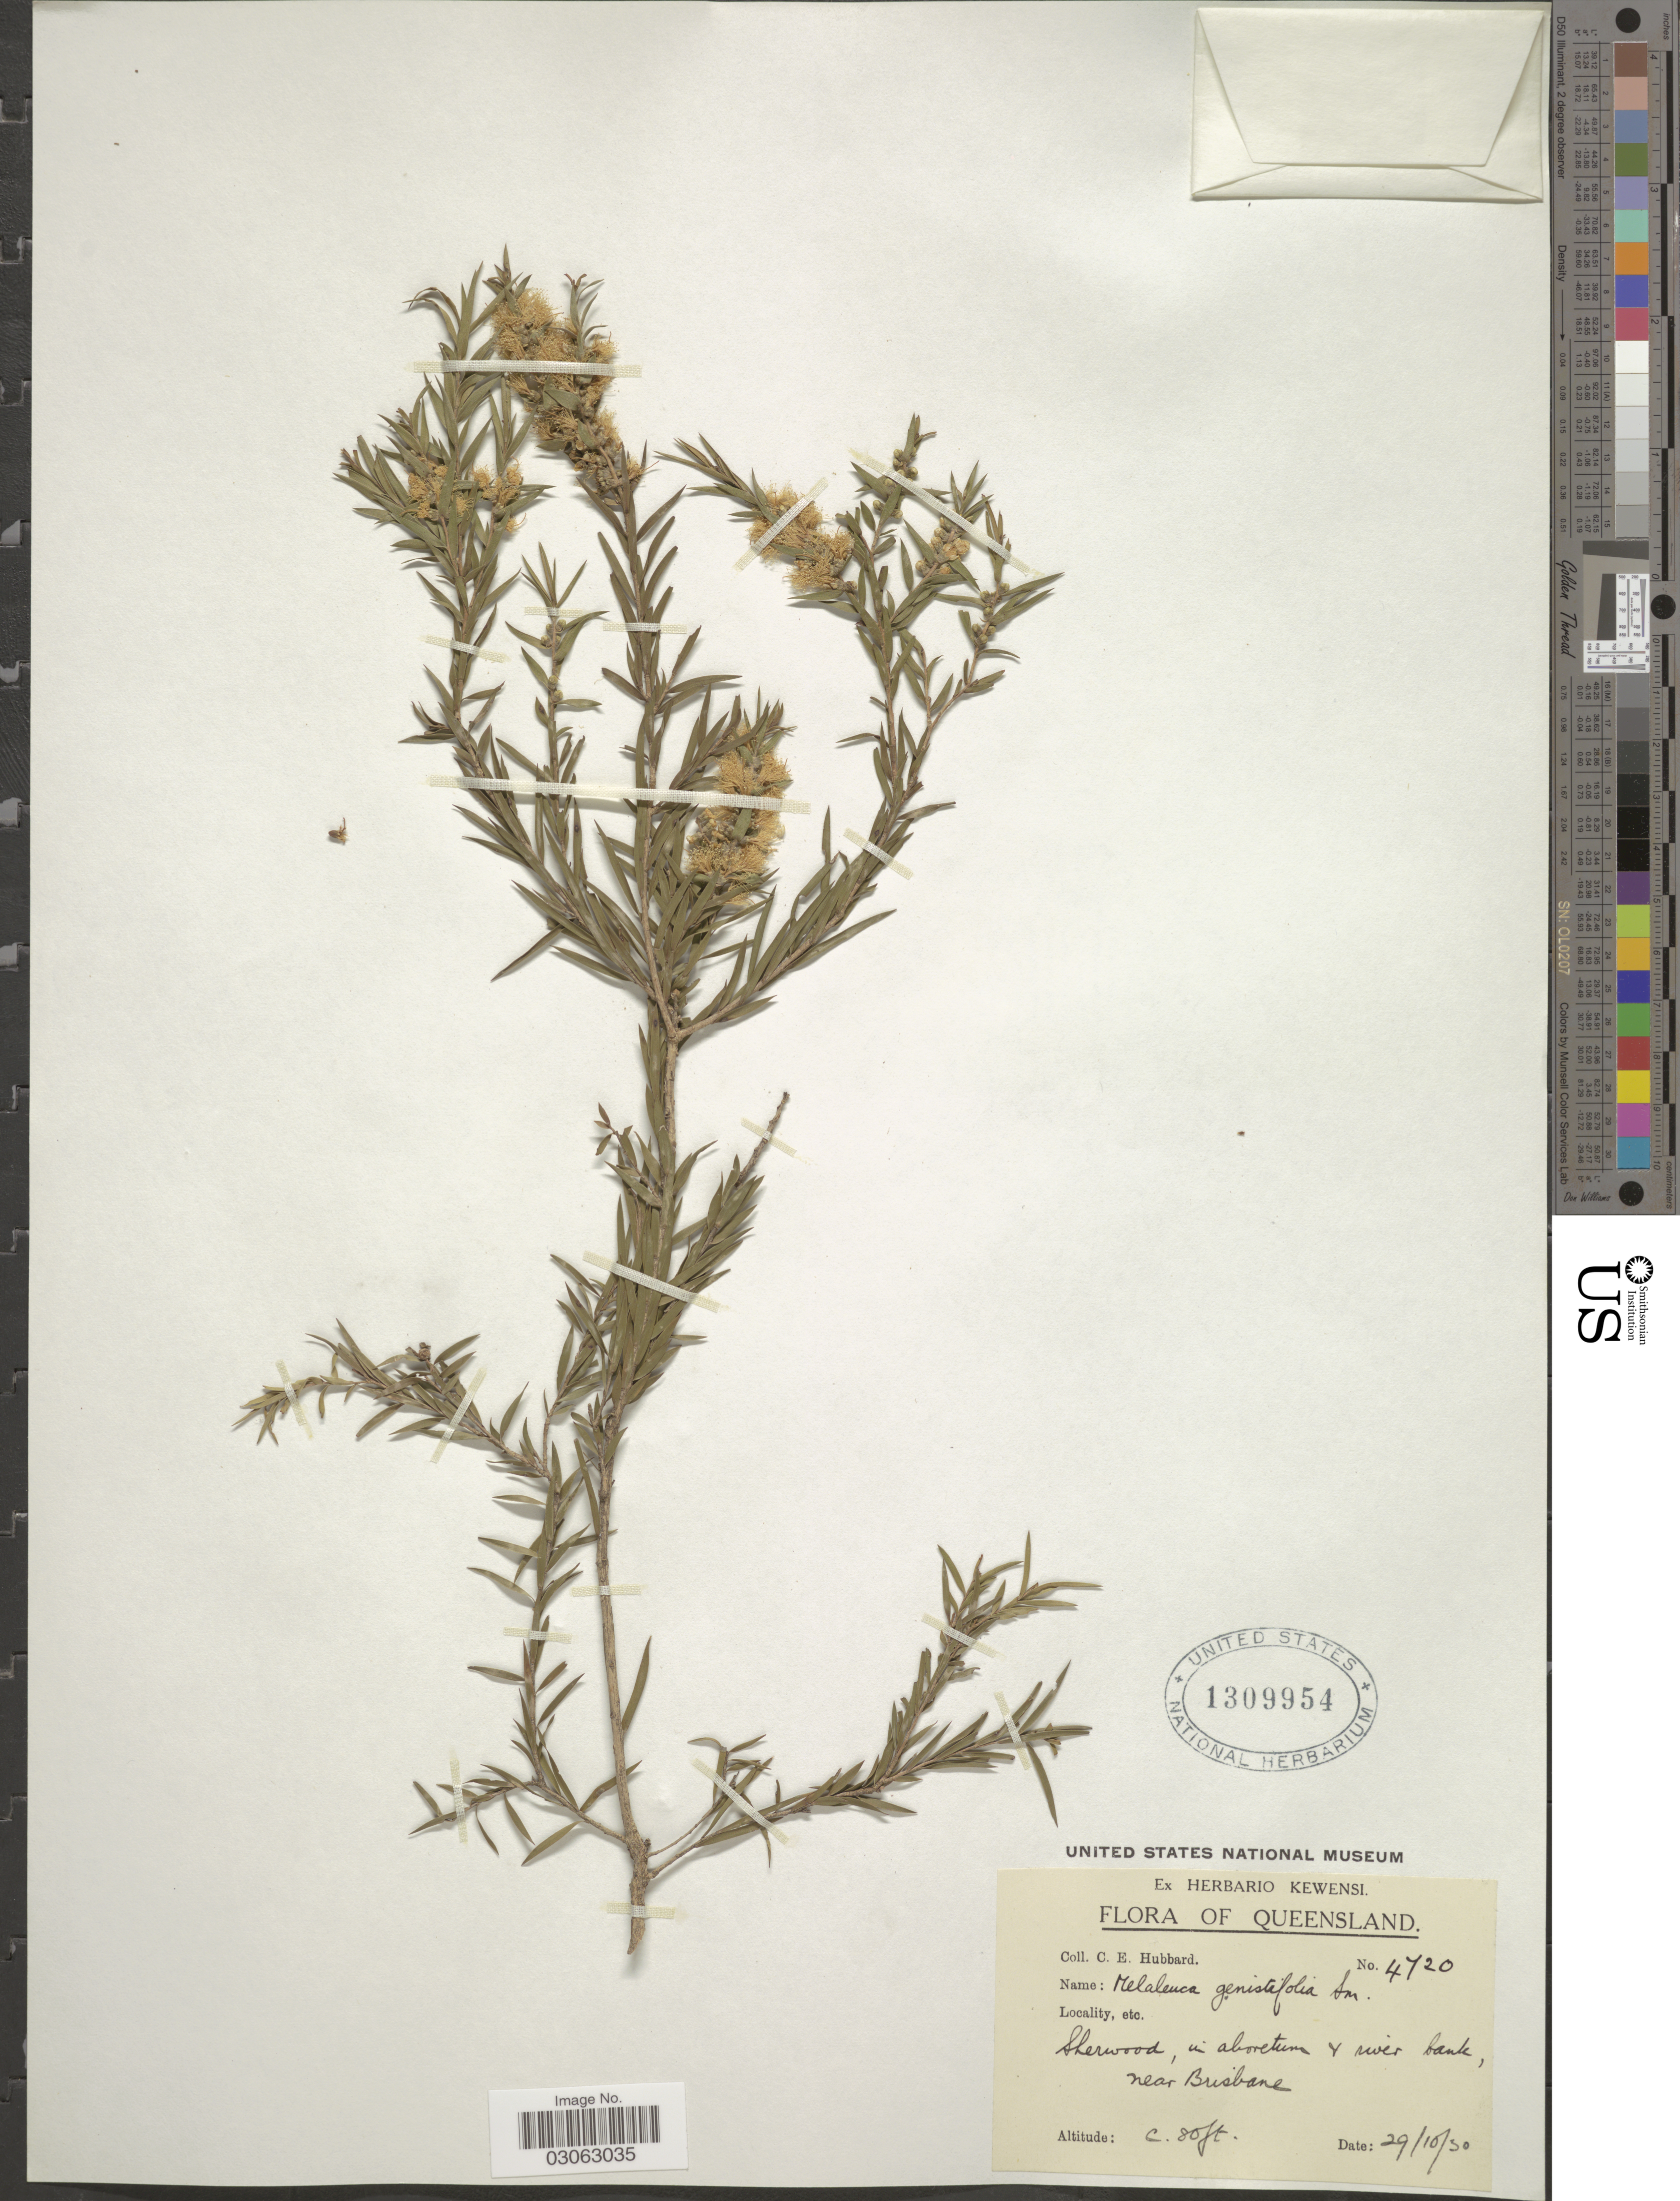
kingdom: Plantae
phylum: Tracheophyta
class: Magnoliopsida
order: Myrtales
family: Myrtaceae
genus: Melaleuca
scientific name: Melaleuca decora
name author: (Salisb.) Britten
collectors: C. E. Hubbard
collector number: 4720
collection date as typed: Transcribed d/m/y: 29/10/30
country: Australia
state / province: Queensland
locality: Sherwood, in arboretum & river bank, near Brisbane.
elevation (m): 24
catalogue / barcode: US 1309954